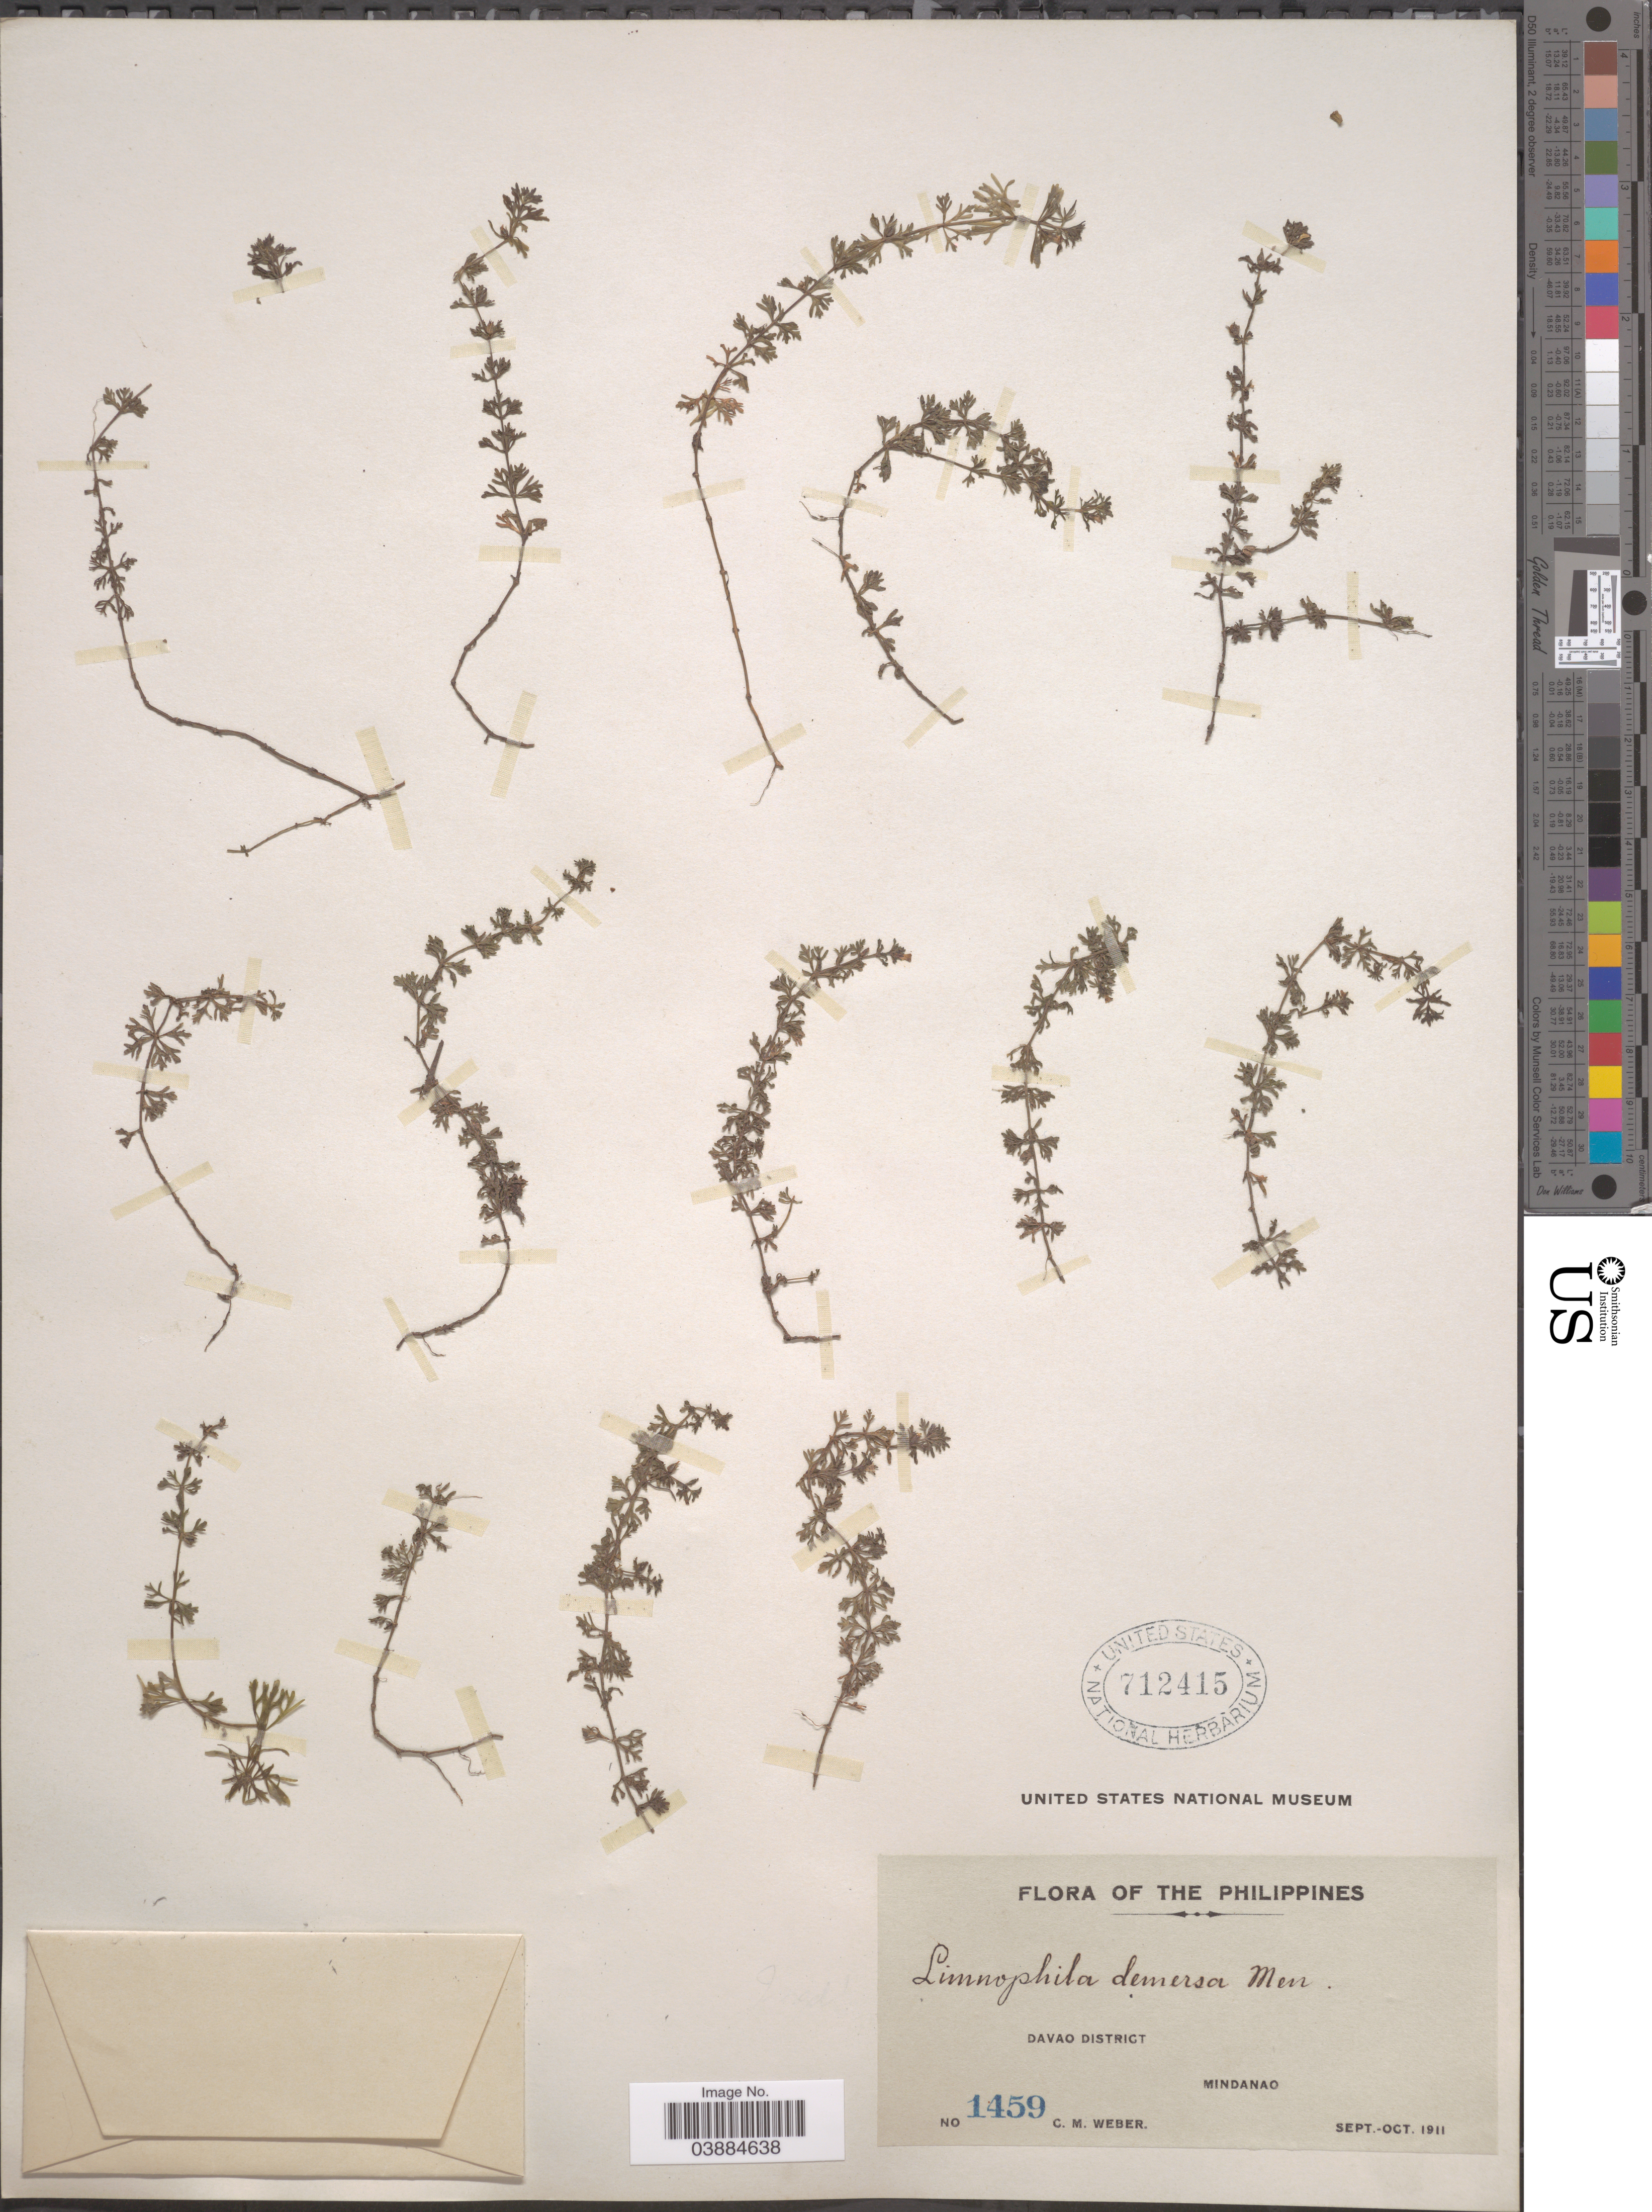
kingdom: Plantae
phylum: Tracheophyta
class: Magnoliopsida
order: Lamiales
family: Plantaginaceae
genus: Limnophila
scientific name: Limnophila indica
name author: (L.) Druce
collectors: C. M. Weber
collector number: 1459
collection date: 1911-09/1911-10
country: Philippines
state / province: Davao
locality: Davao District. Mindanao.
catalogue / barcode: US 712415